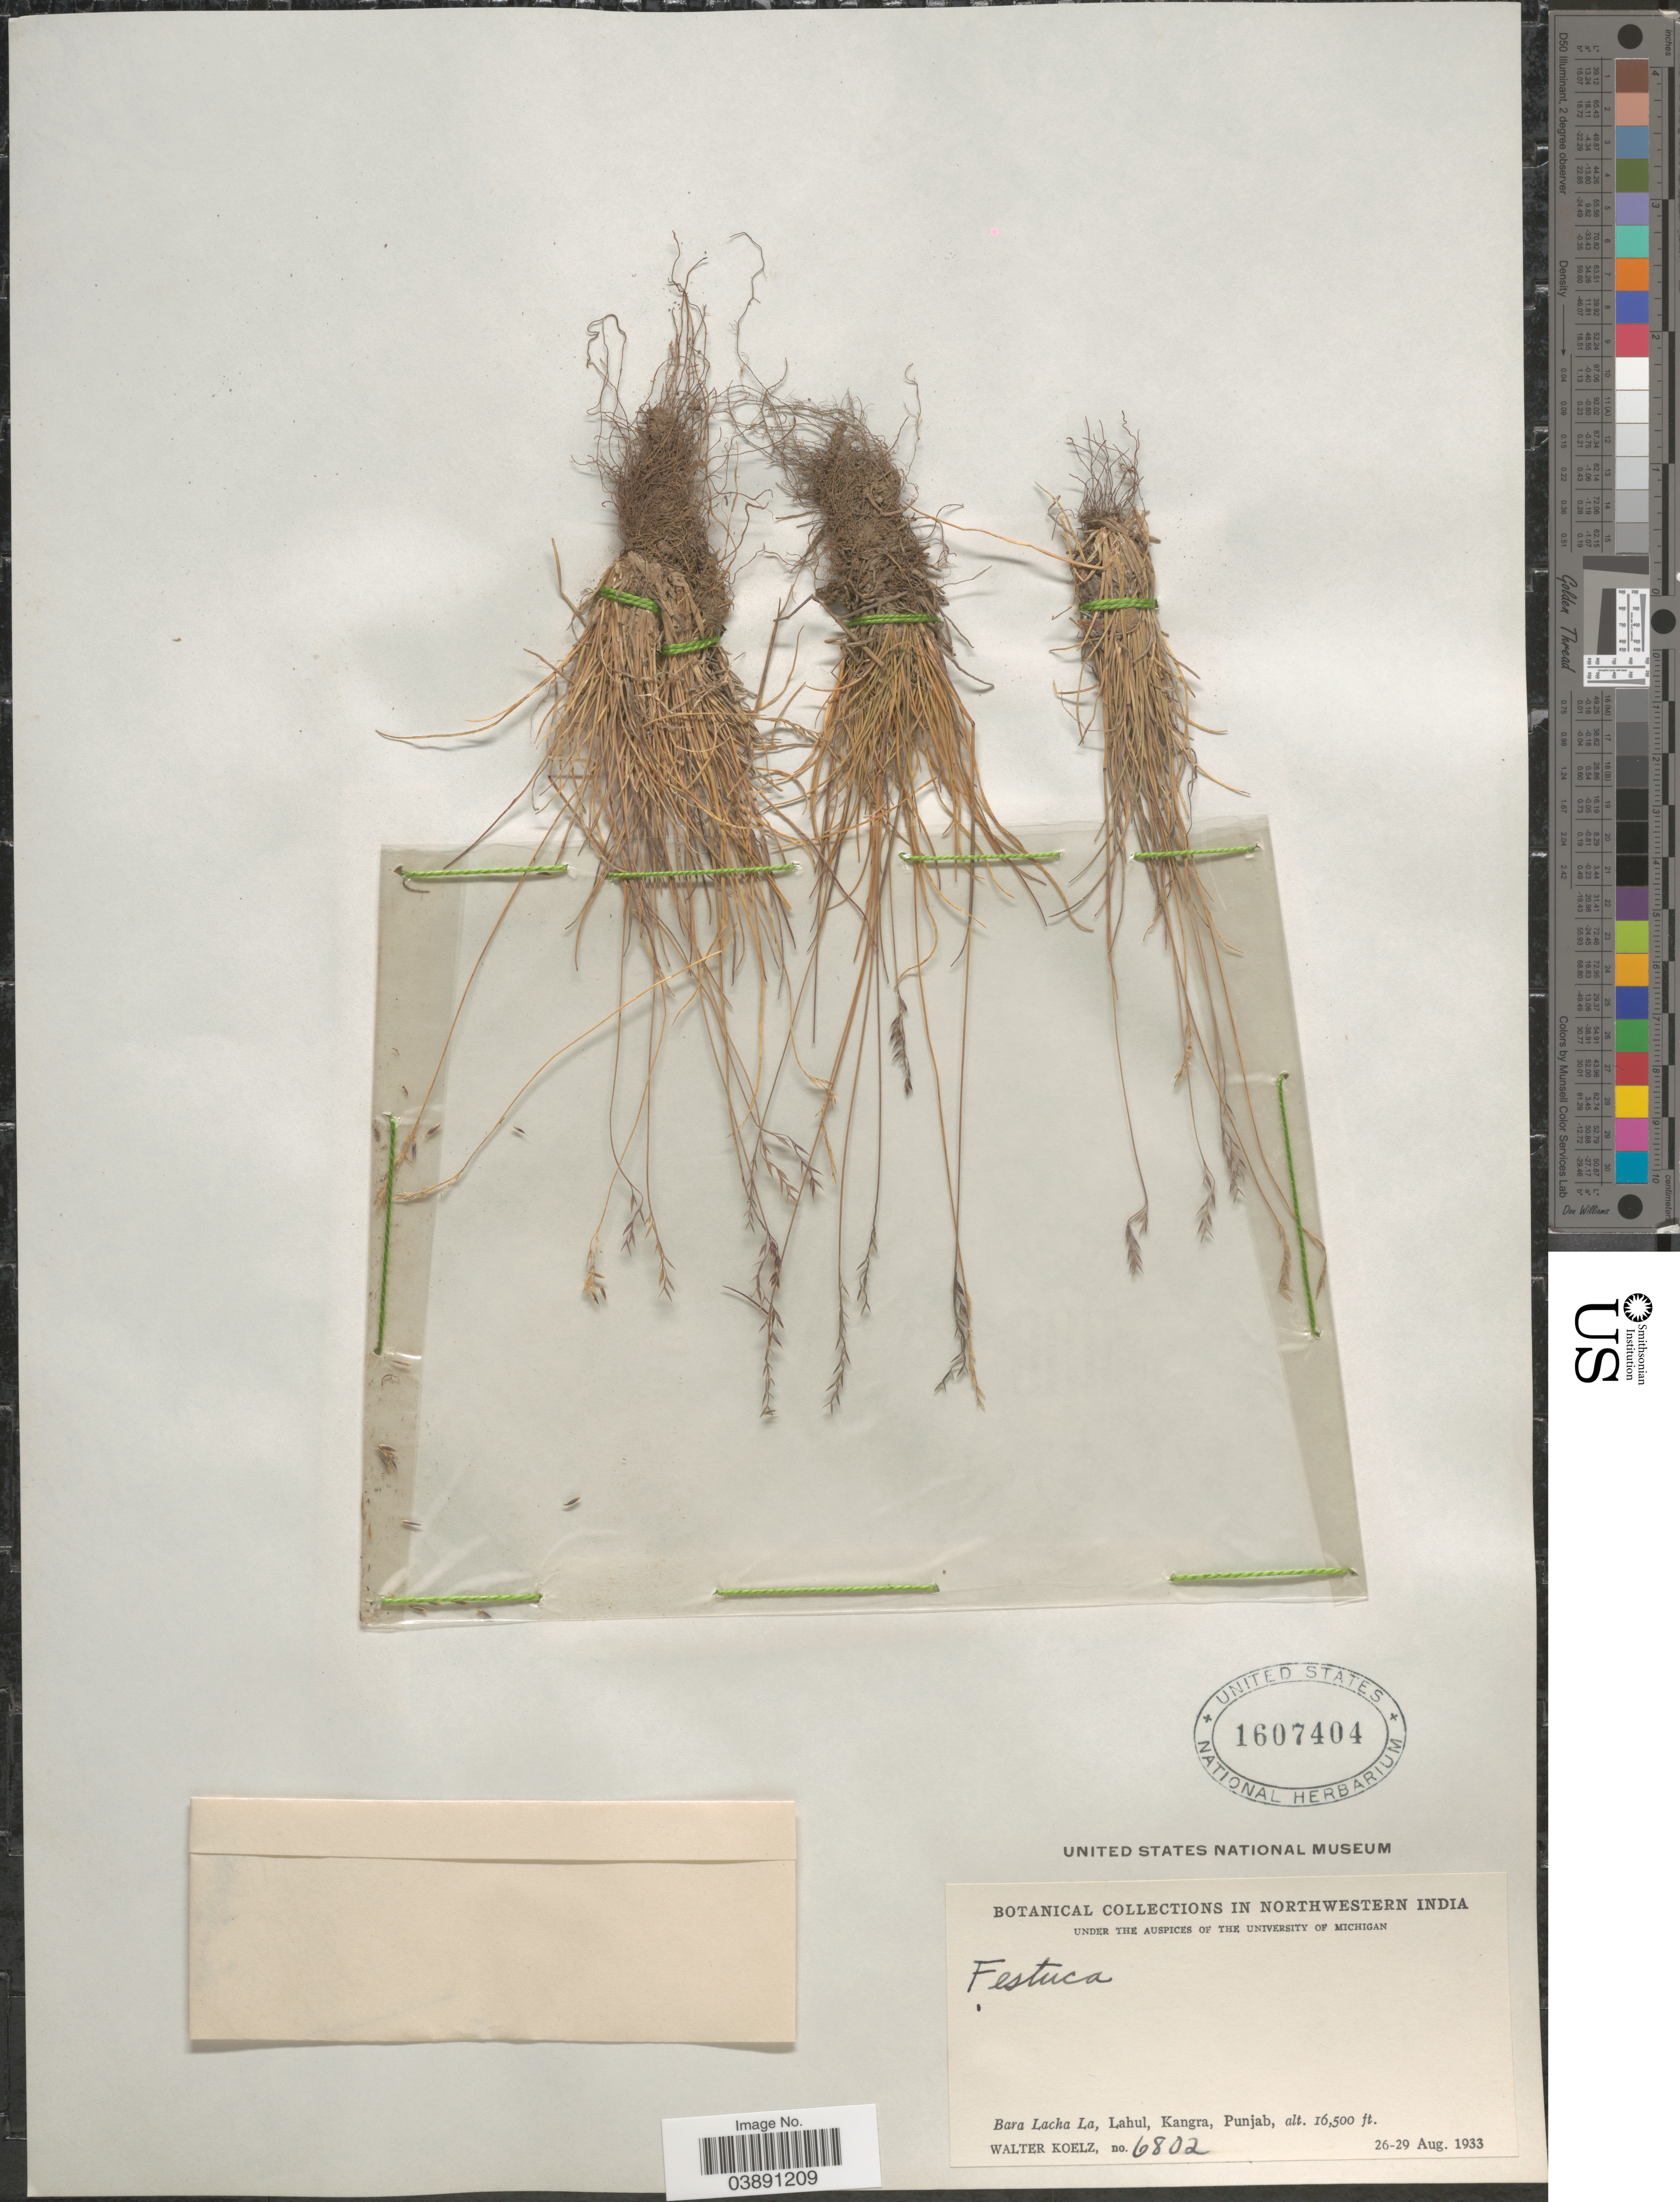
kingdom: Plantae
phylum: Tracheophyta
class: Liliopsida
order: Poales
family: Poaceae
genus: Festuca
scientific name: Festuca valesiaca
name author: Schleich. ex Gaudin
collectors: W. N. Koelz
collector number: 6802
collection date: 1933-08-26/1933-08-29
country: India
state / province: Punjab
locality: In Northwestern India. Bara Lacha La, Lahul, Kangra, Punjab.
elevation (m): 5029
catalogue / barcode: US 1607404